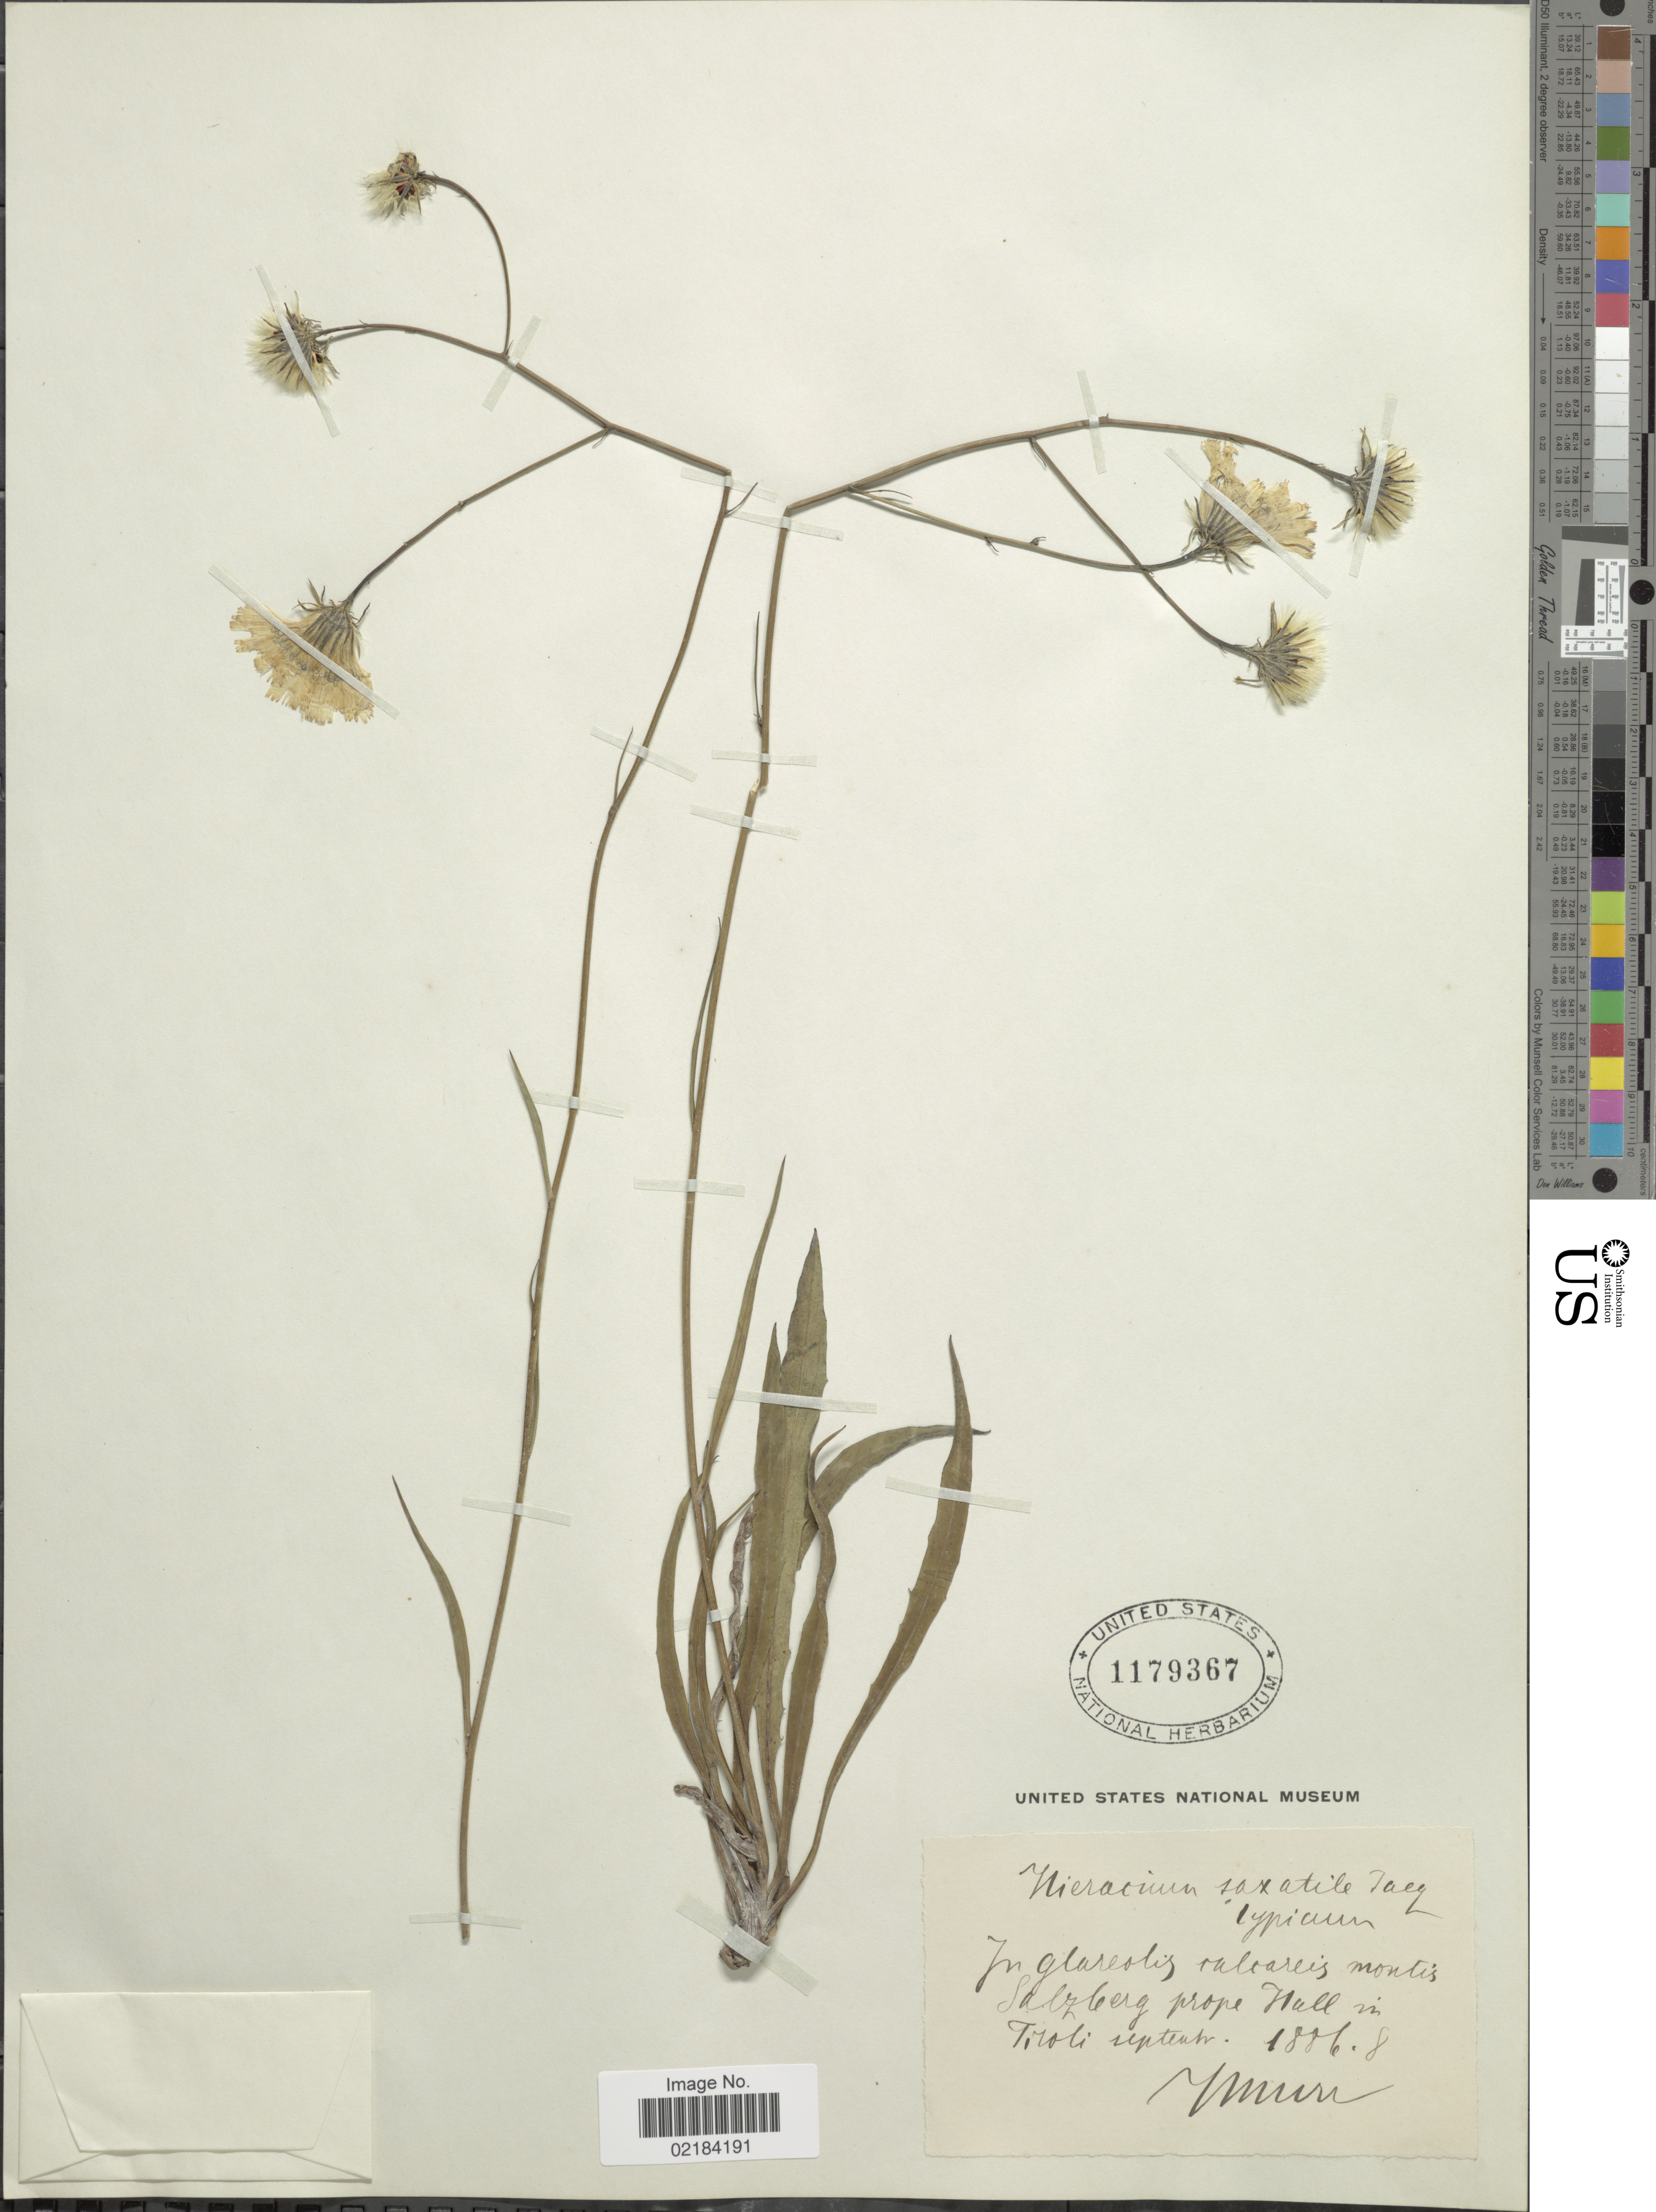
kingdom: Plantae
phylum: Tracheophyta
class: Magnoliopsida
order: Asterales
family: Asteraceae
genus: Hieracium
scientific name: Hieracium saxatile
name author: Jacq.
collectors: J. Murr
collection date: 1886-09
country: Austria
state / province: Tirol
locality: In glareolis calcareis montis Salzbirg prope Hall in Tiroli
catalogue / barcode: US 1179367